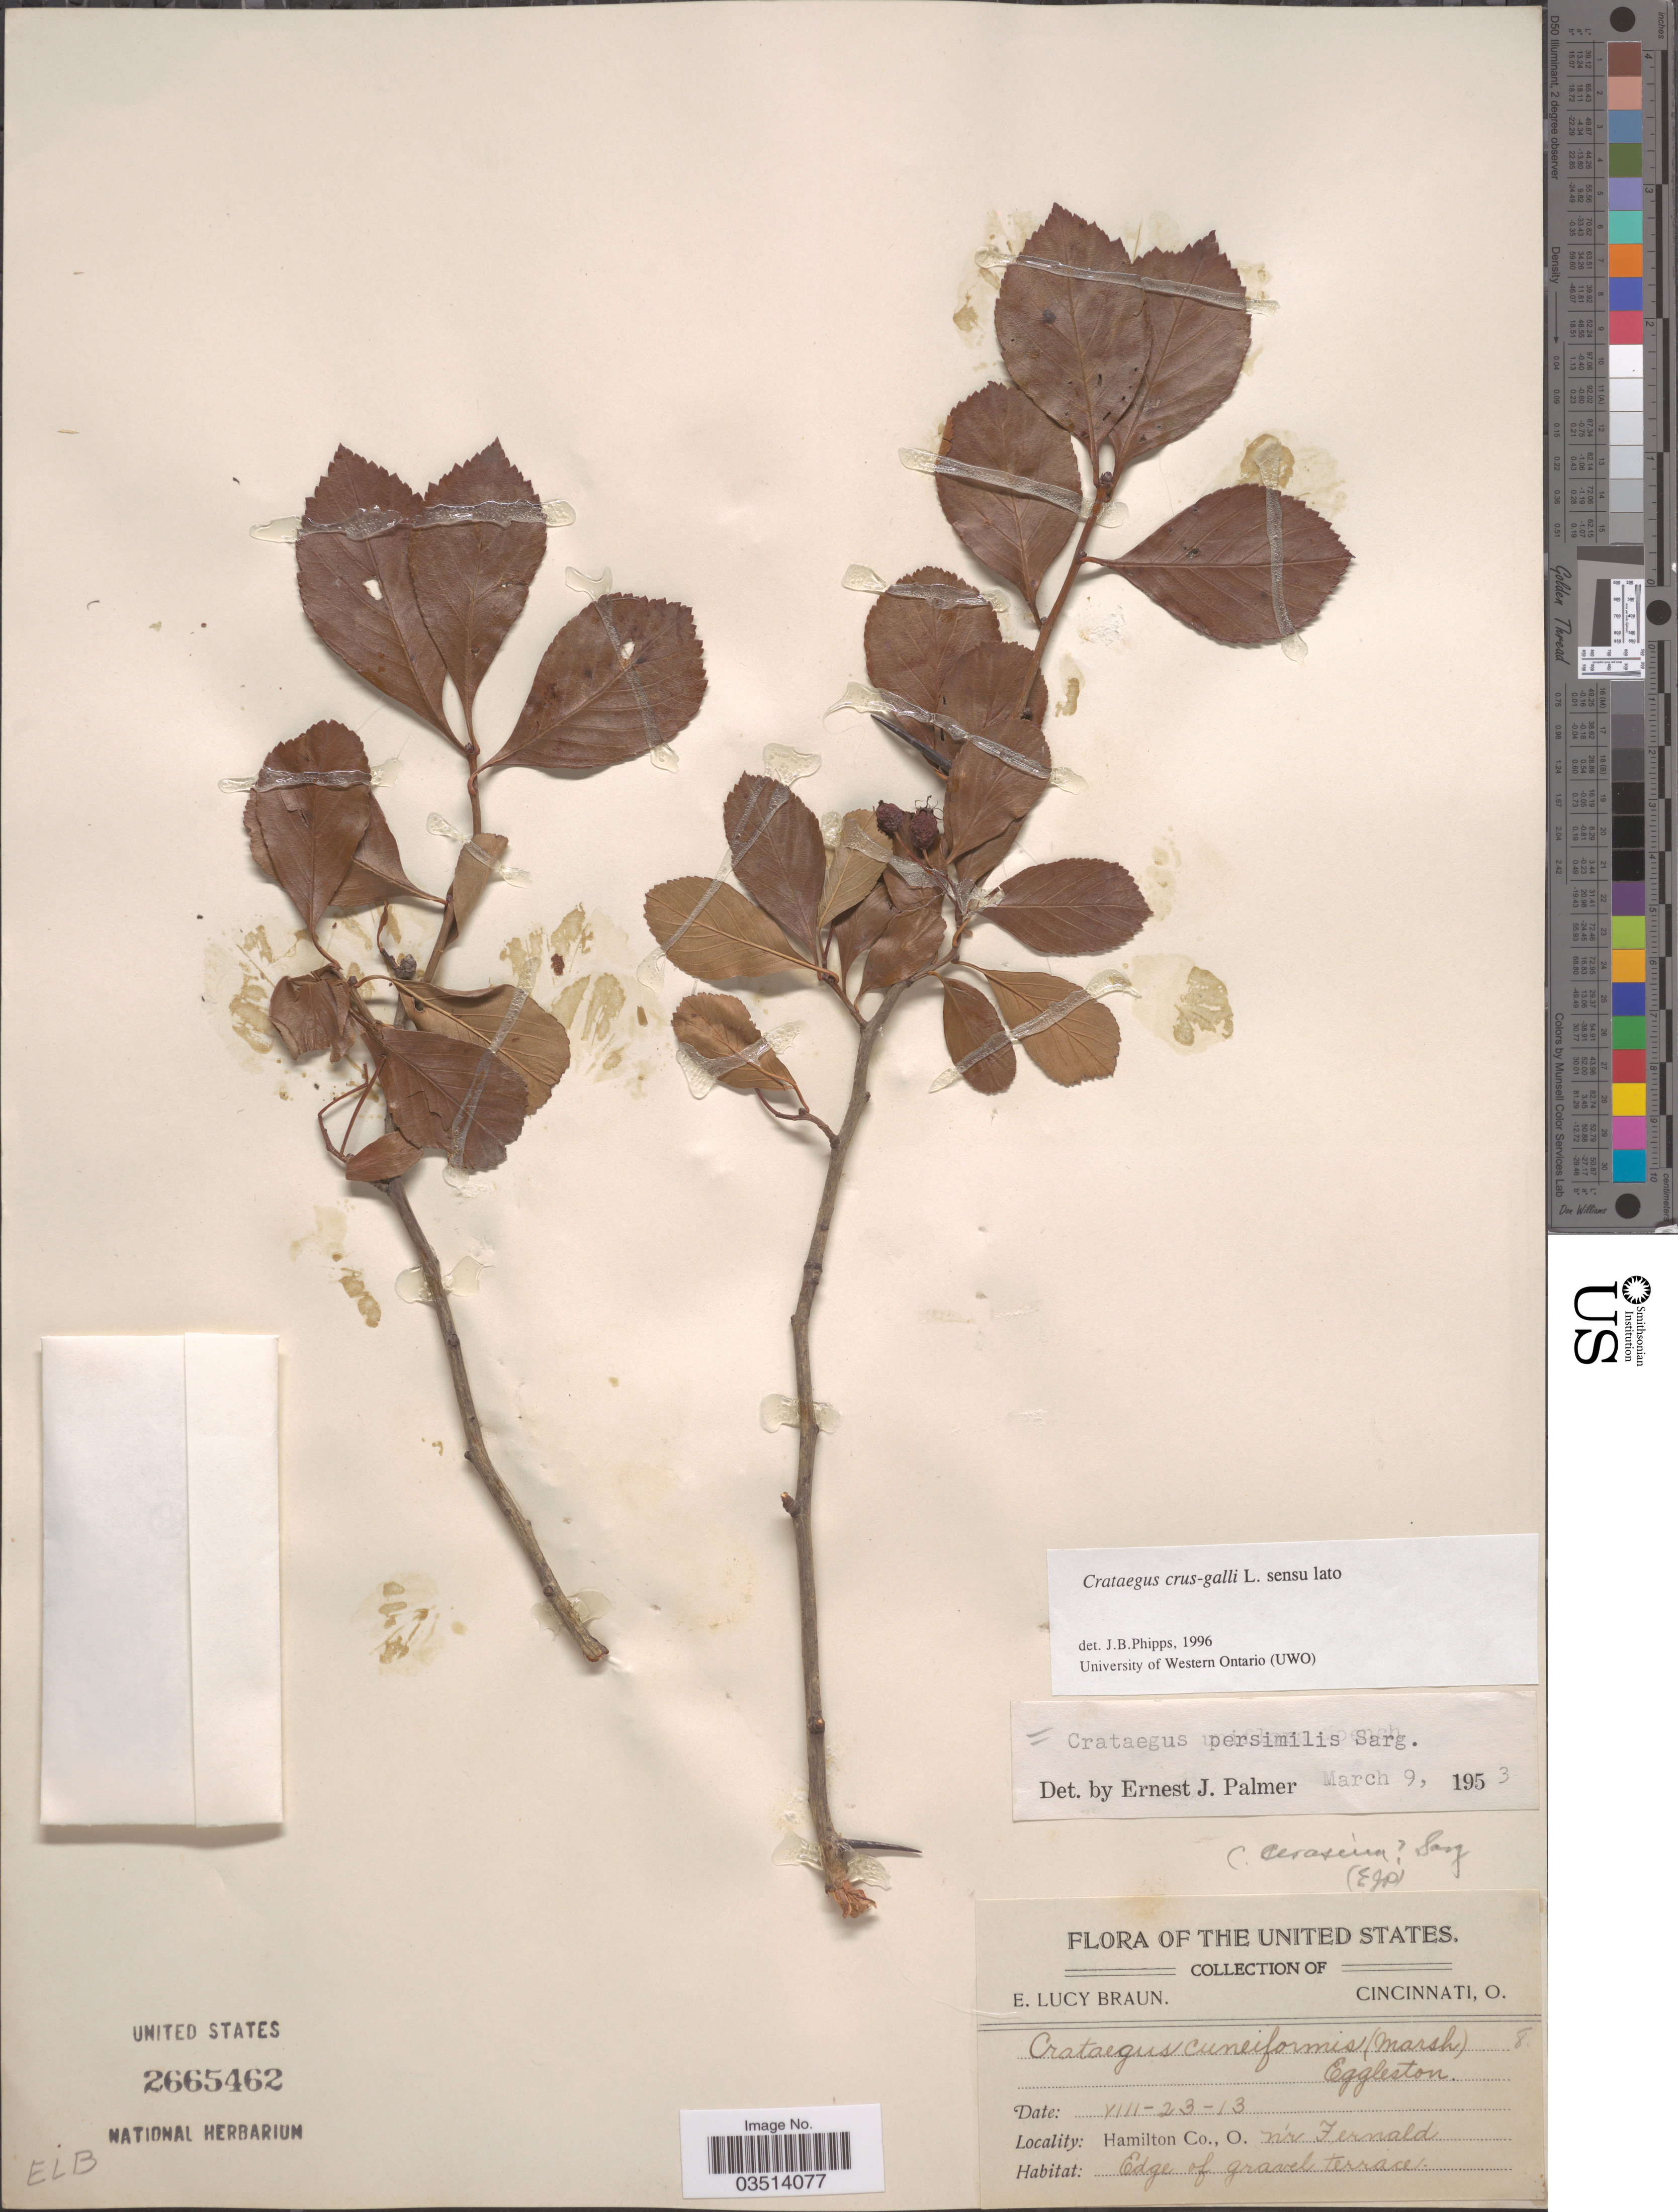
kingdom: Plantae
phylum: Tracheophyta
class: Magnoliopsida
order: Rosales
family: Rosaceae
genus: Crataegus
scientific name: Crataegus crus-galli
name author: L.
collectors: E. L. Braun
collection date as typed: Transcribed d/m/y: 23/8/13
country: United States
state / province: Ohio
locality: Hamilton Co. N'r Fernald.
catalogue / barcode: US 2665462